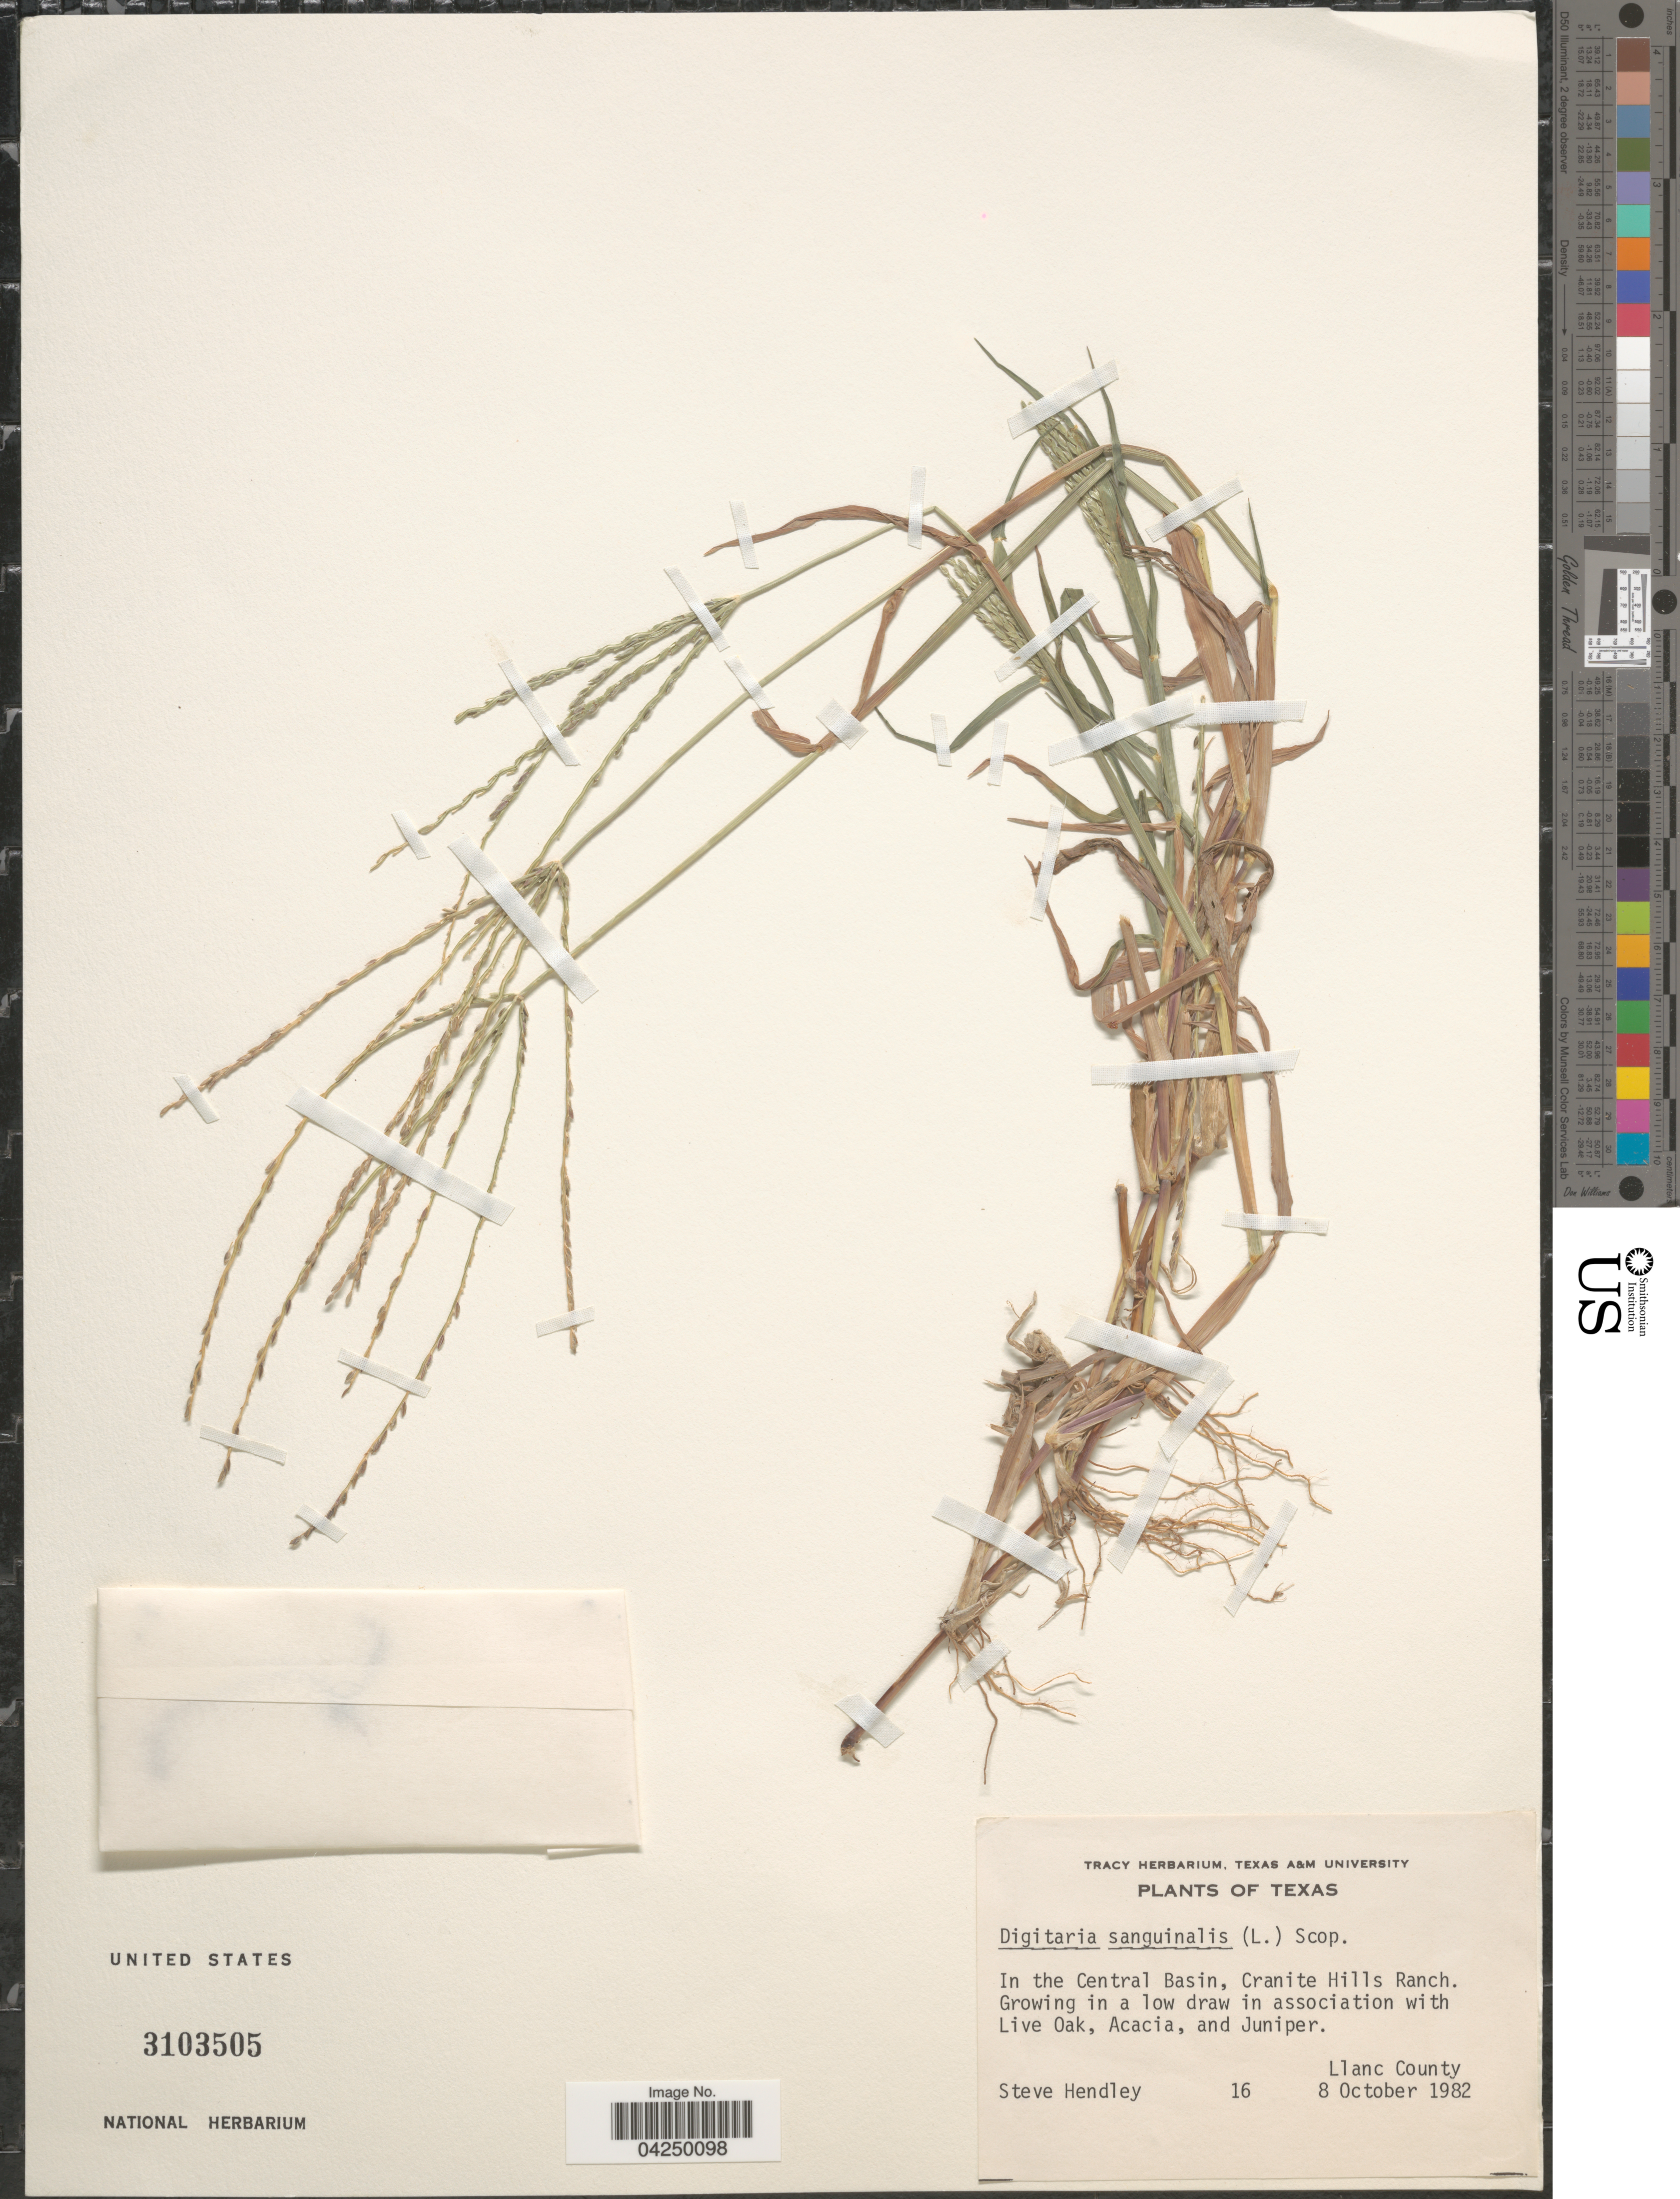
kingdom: Plantae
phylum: Tracheophyta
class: Liliopsida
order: Poales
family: Poaceae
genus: Digitaria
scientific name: Digitaria sanguinalis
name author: (L.) Scop.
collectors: S. Hendley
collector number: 16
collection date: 1982-10-08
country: United States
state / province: Texas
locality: In the Central Basin, Cranite Hills Ranch. Llanc County.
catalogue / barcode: US 3103505